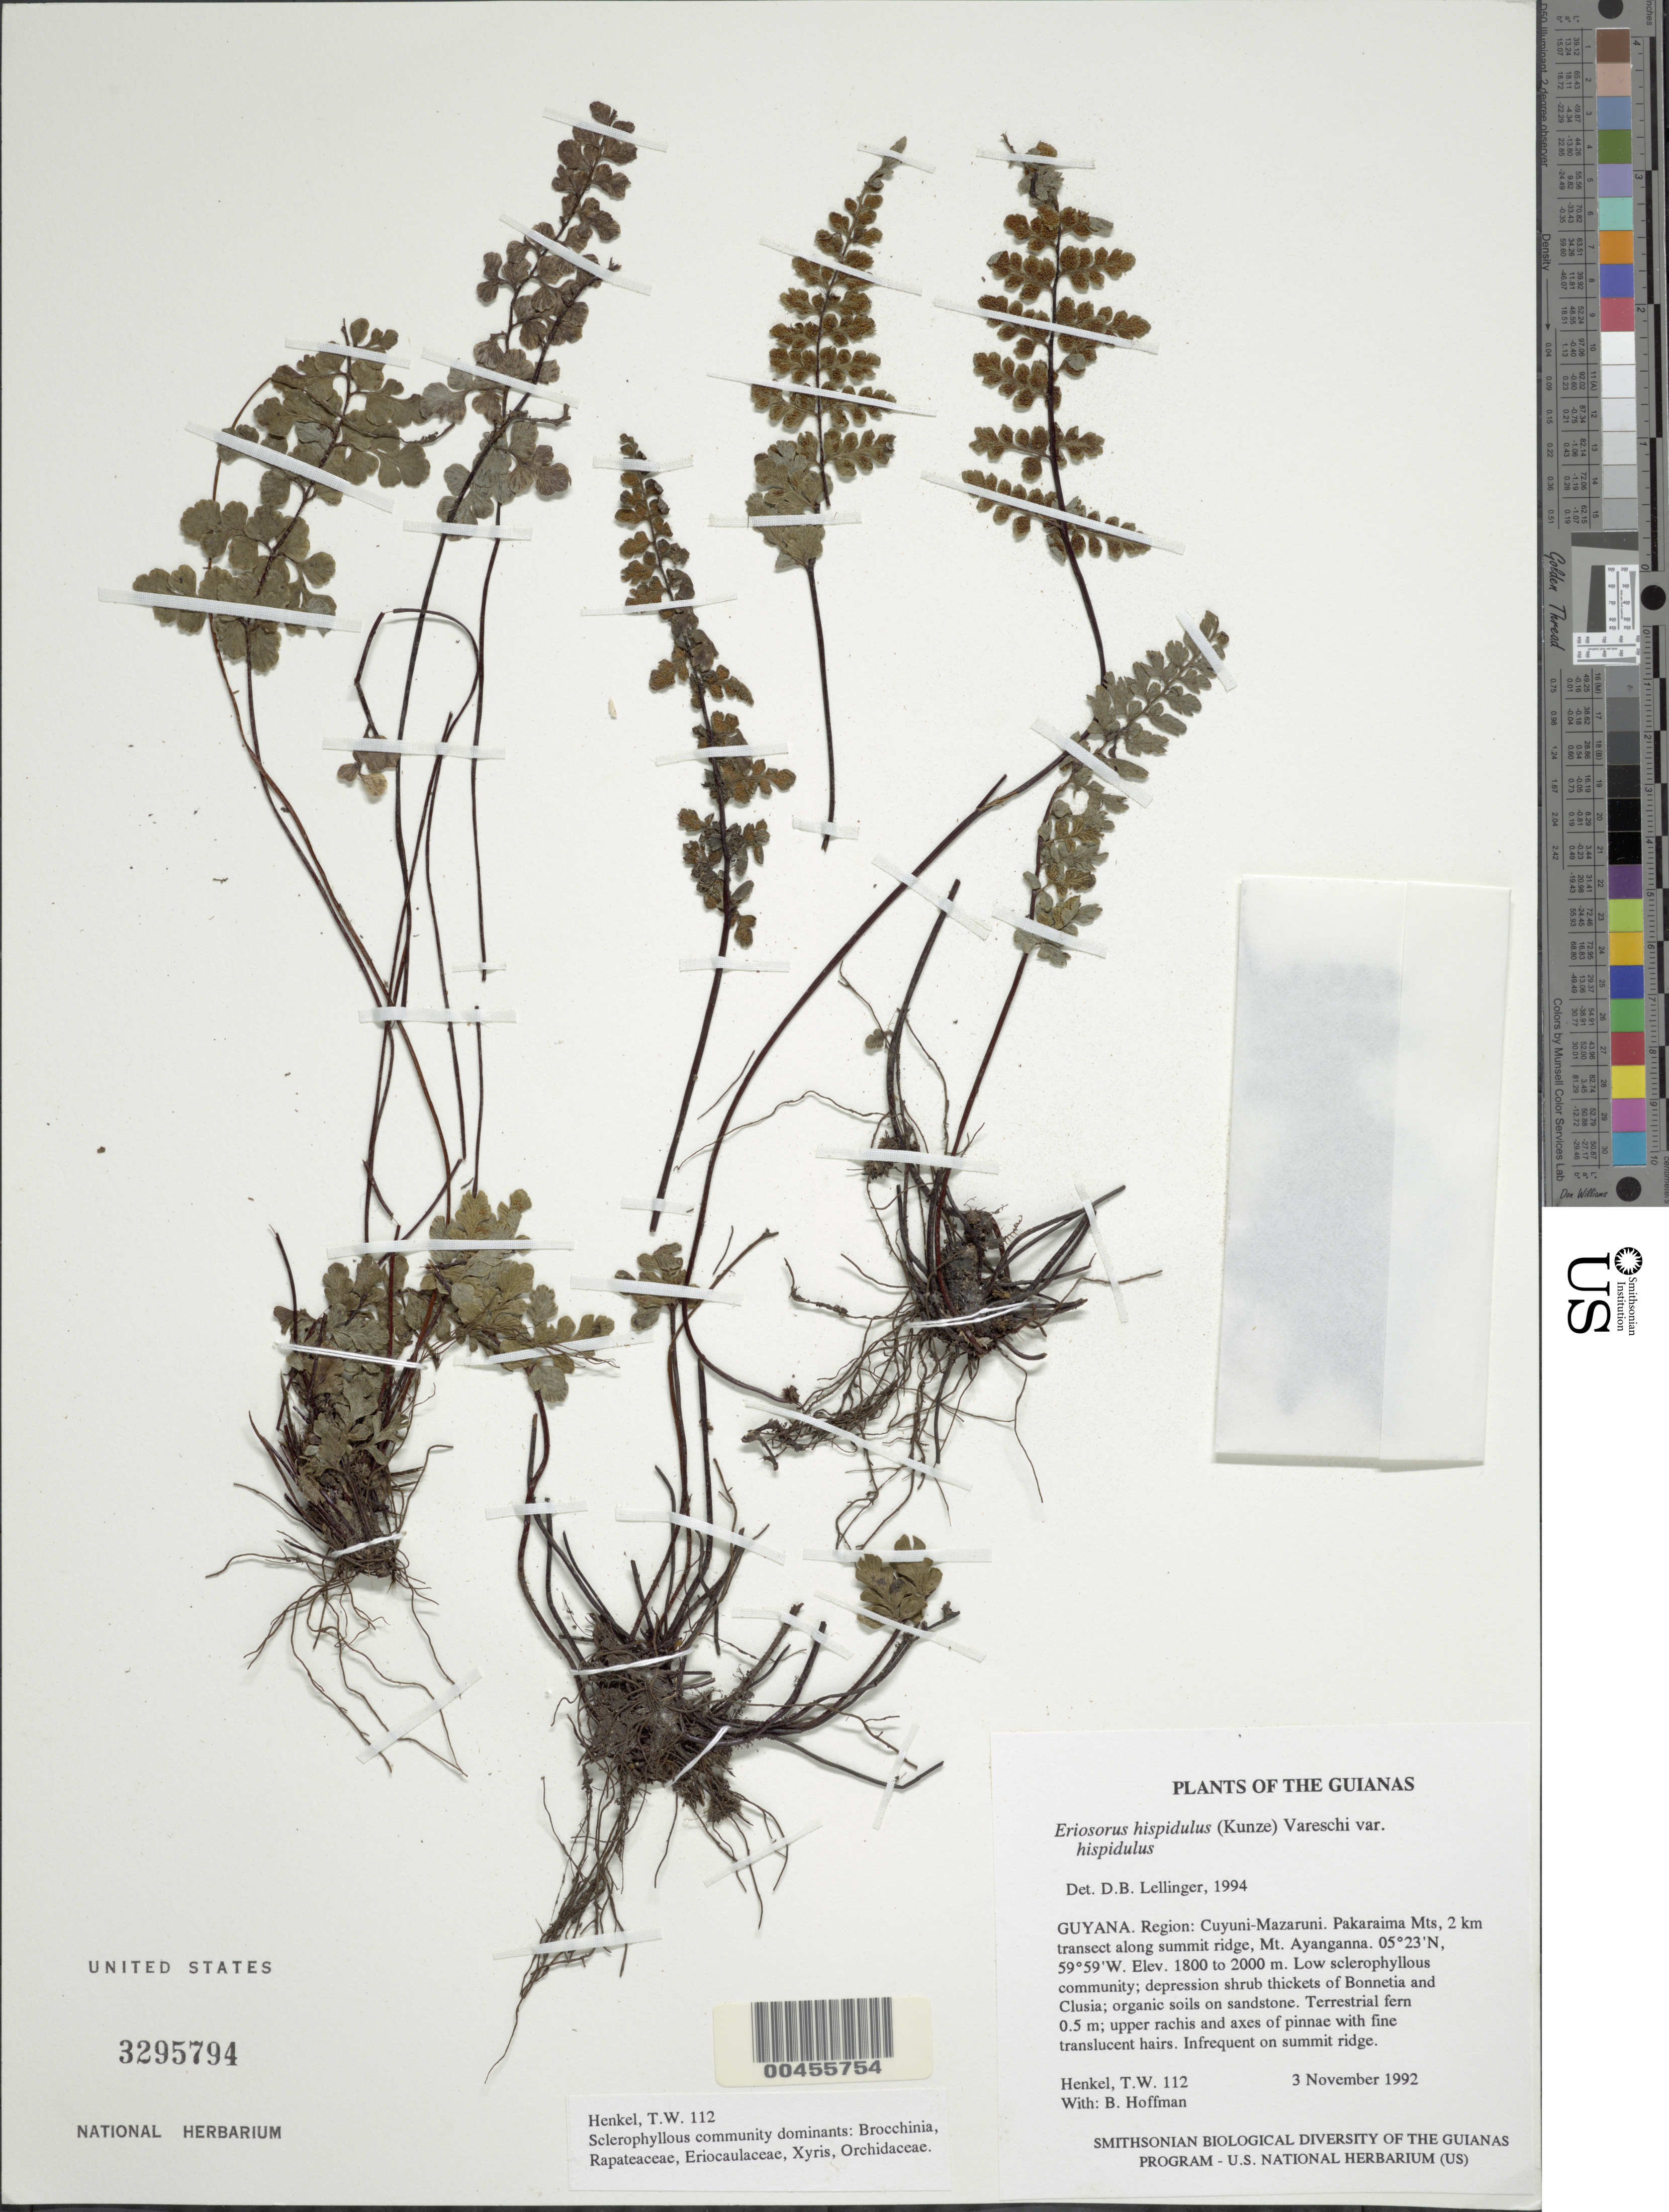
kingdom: Plantae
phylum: Tracheophyta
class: Polypodiopsida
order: Polypodiales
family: Pteridaceae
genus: Jamesonia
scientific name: Jamesonia hispidula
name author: Kunze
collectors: T. Henkel & B. Hoffman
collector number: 112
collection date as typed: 3 November 1992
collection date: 1992-11-03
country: Guyana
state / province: Cuyuni-Mazaruni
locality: Pakaraima Mts, 2 km transect along summit ridge, Mt. Ayanganna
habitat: Low sclerophyllous community; depression shrub thickets of Bonnetia and Clusia; organic soils on sandstone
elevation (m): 1800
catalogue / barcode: US 3295794